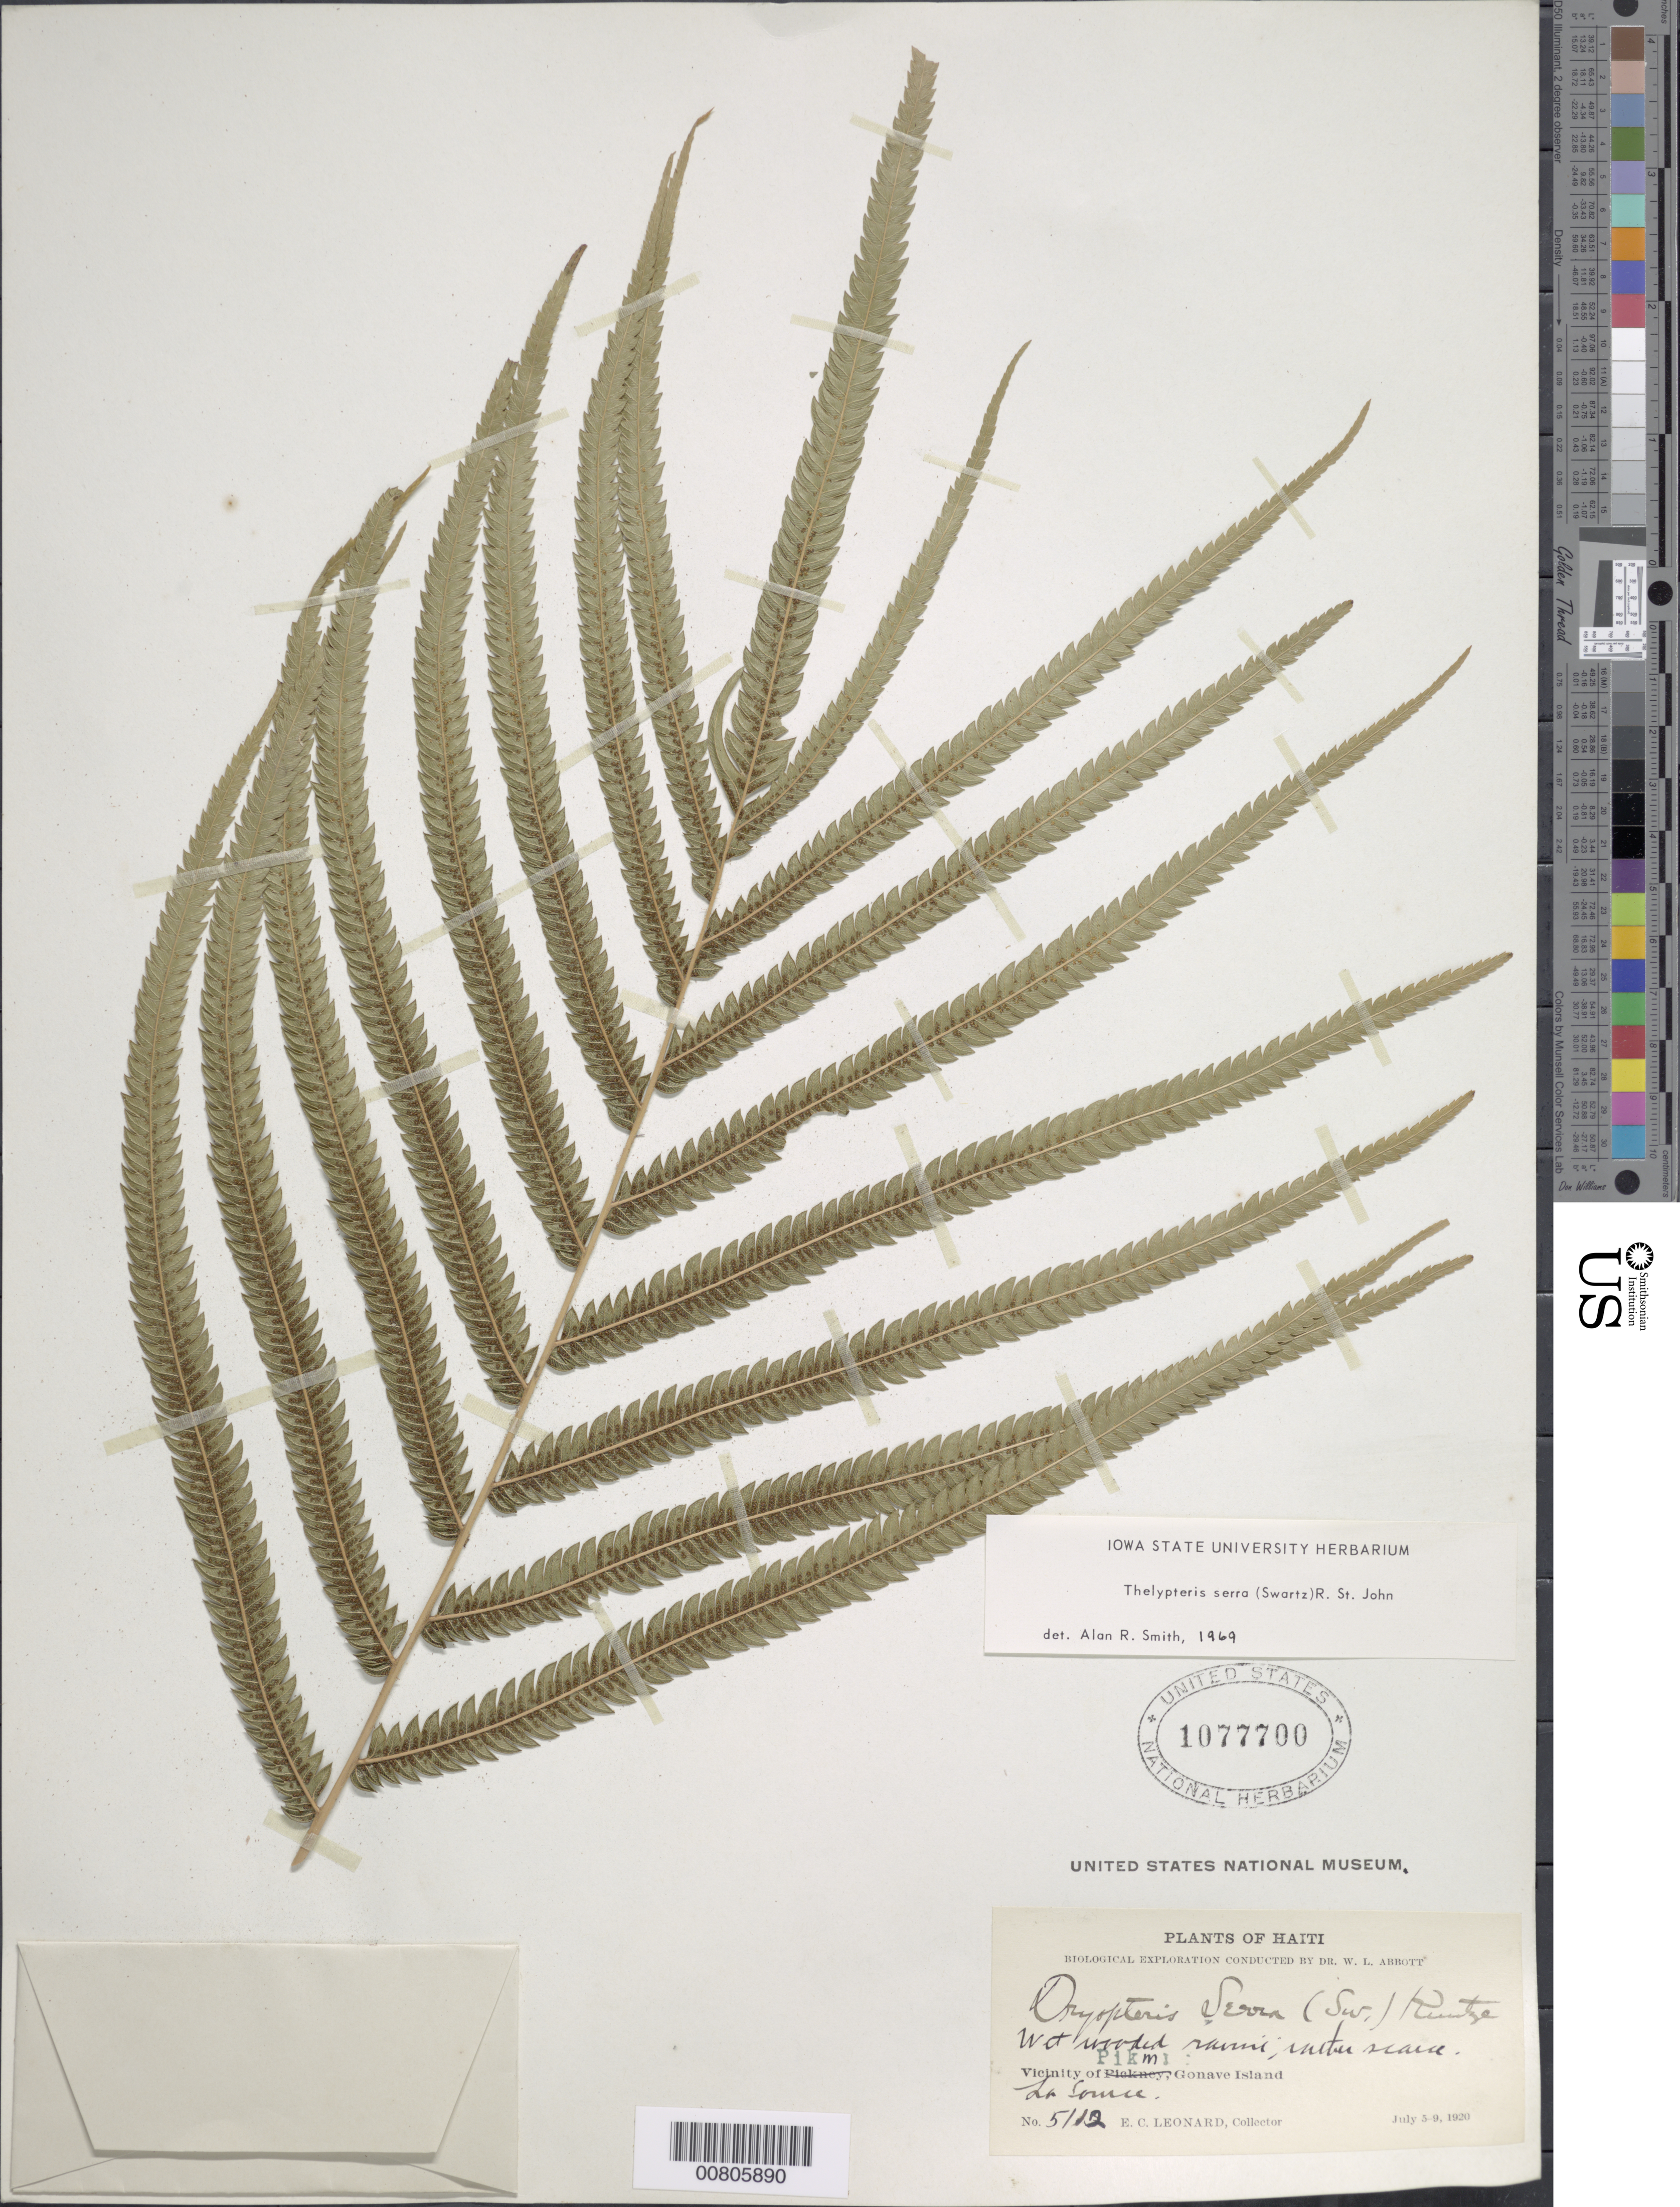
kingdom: Plantae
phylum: Tracheophyta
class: Polypodiopsida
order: Polypodiales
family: Thelypteridaceae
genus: Christella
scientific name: Christella serra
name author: (Sw.) Holttum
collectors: E. C. Leonard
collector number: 5112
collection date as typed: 05 Jul 1920 to 09 Jul 1920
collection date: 1920-07-05/1920-07-09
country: Haiti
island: Hispaniola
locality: Gonave Island, Pikmi, La Source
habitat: Wet, wooded ravine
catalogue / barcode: US 1077700